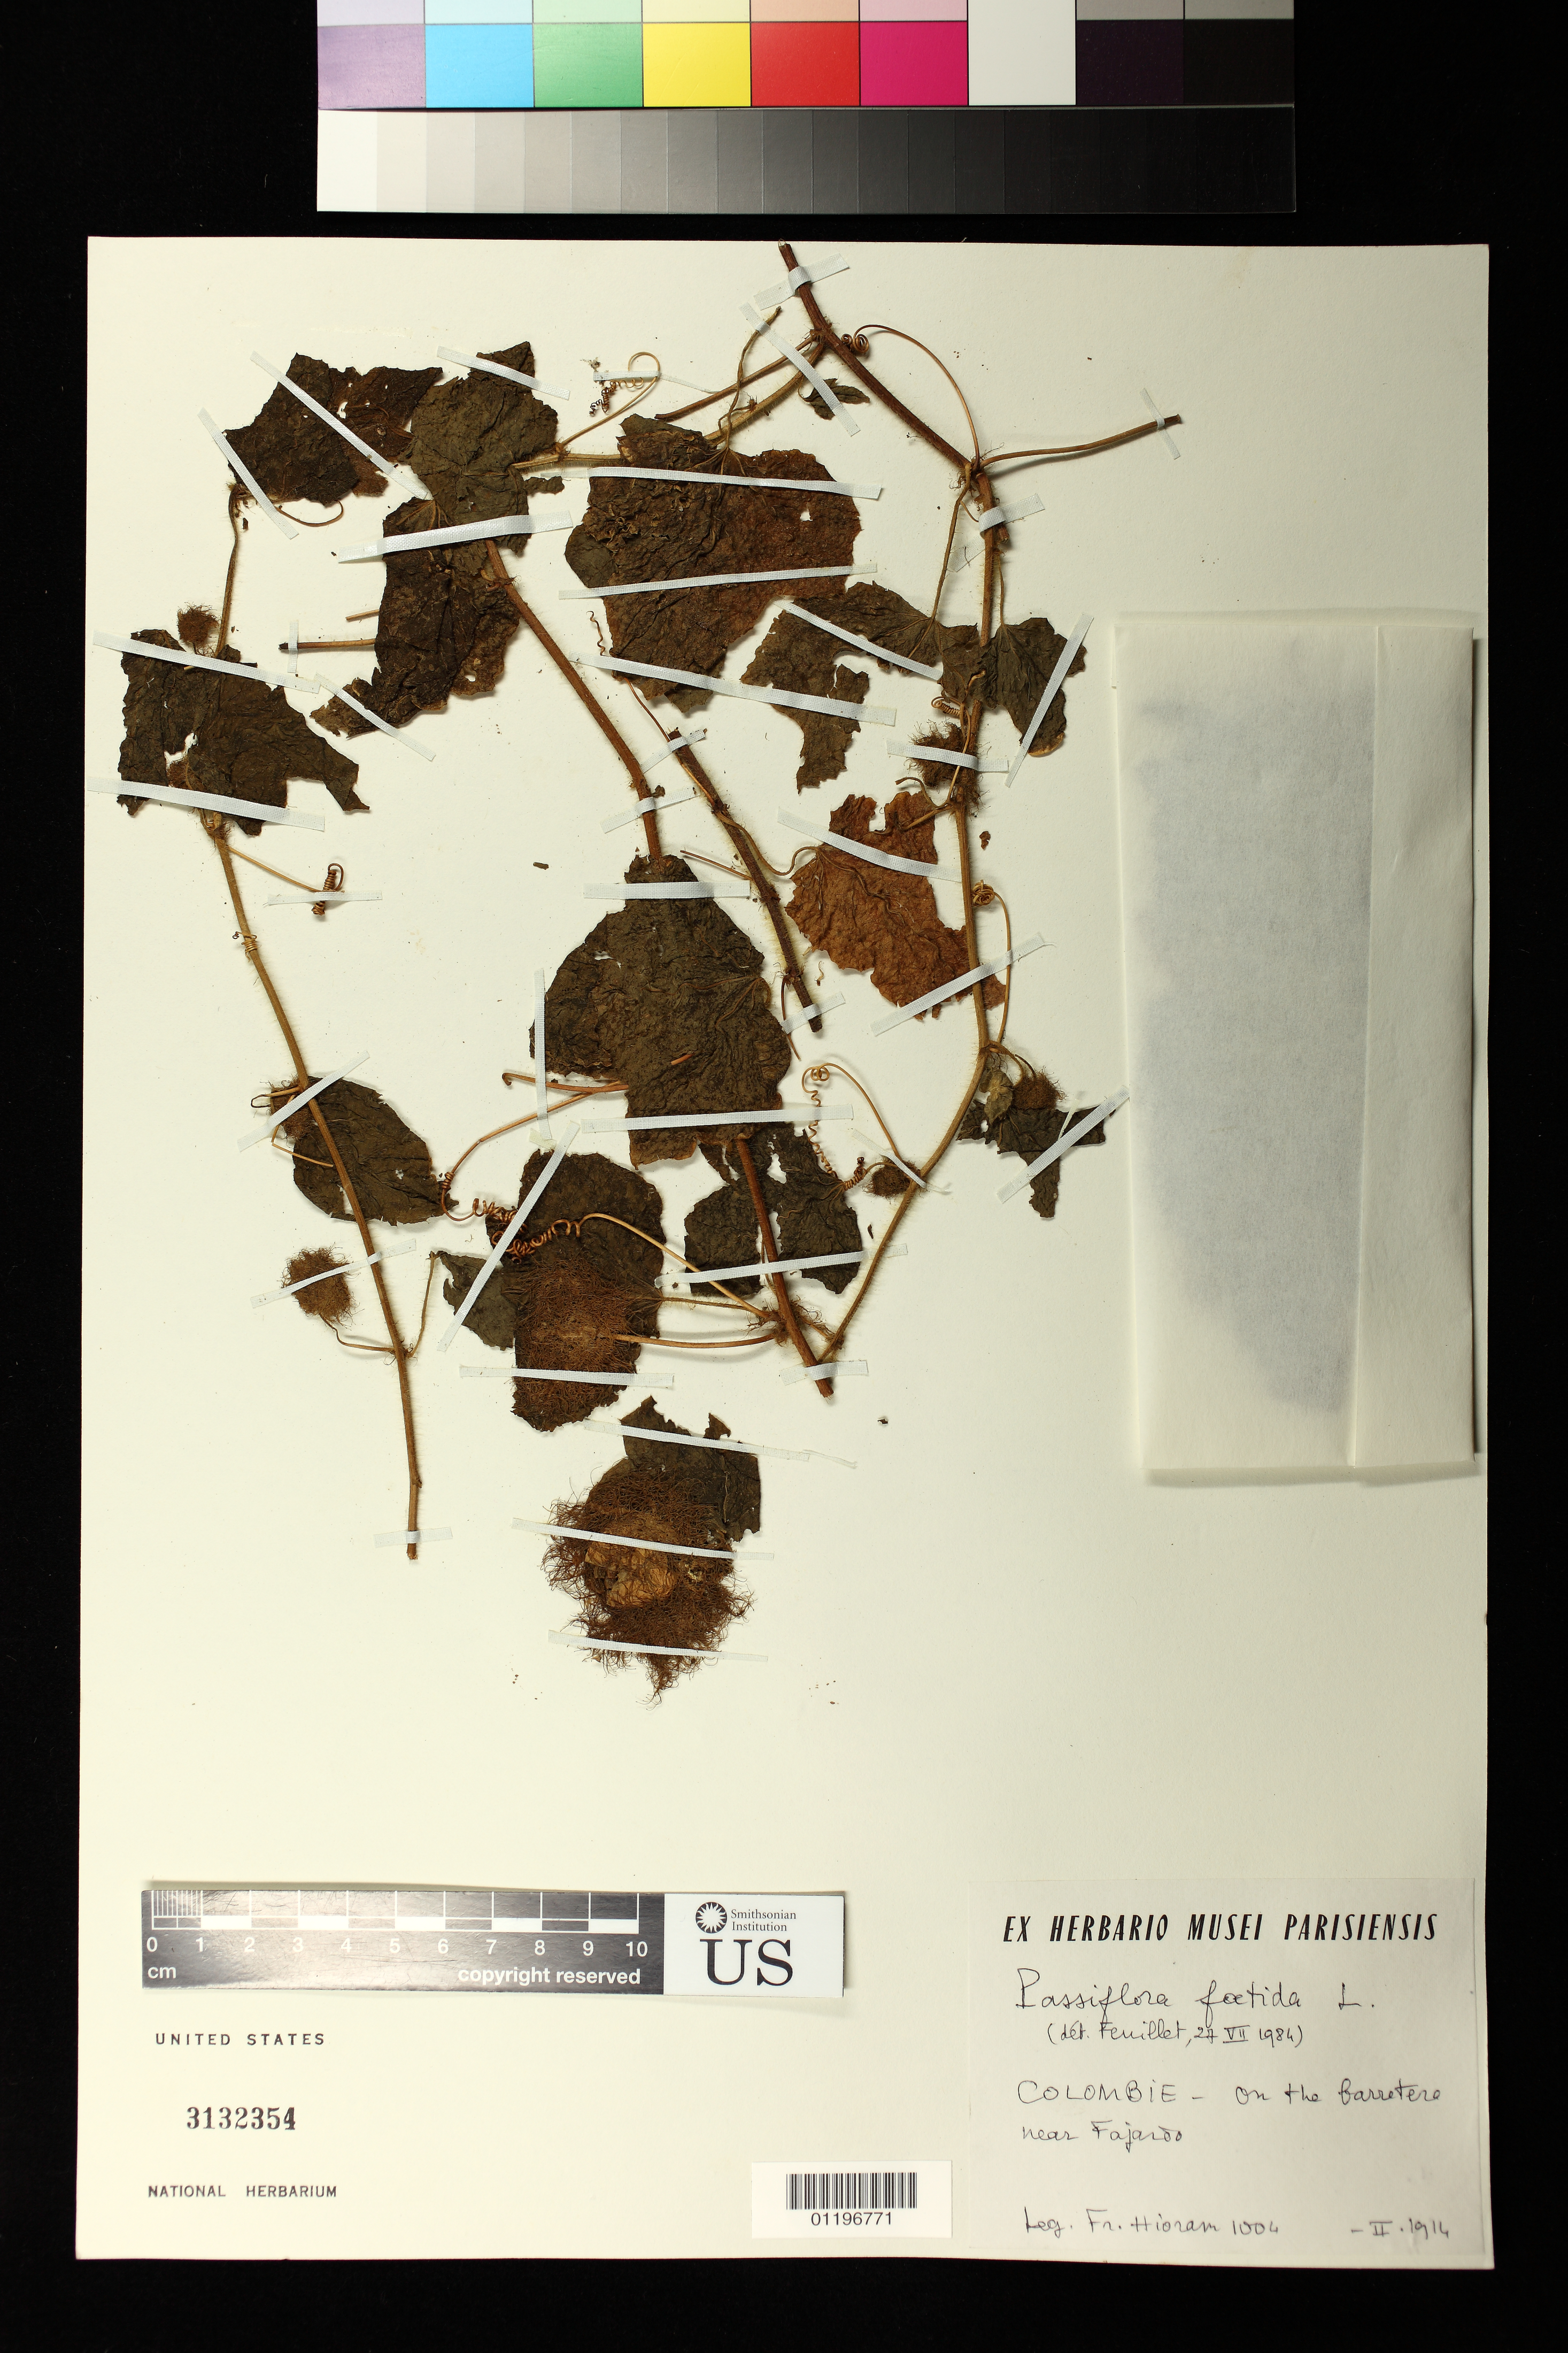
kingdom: Plantae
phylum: Tracheophyta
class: Magnoliopsida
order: Malpighiales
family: Passifloraceae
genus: Passiflora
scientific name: Passiflora foetida var. nigelliflora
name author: (Hook.) Mast.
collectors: Bro. Hioram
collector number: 1004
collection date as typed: Feb 1914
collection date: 1914-02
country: Colombia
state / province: Córdoba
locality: On the barretero, near Fajardo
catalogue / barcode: US 3132354